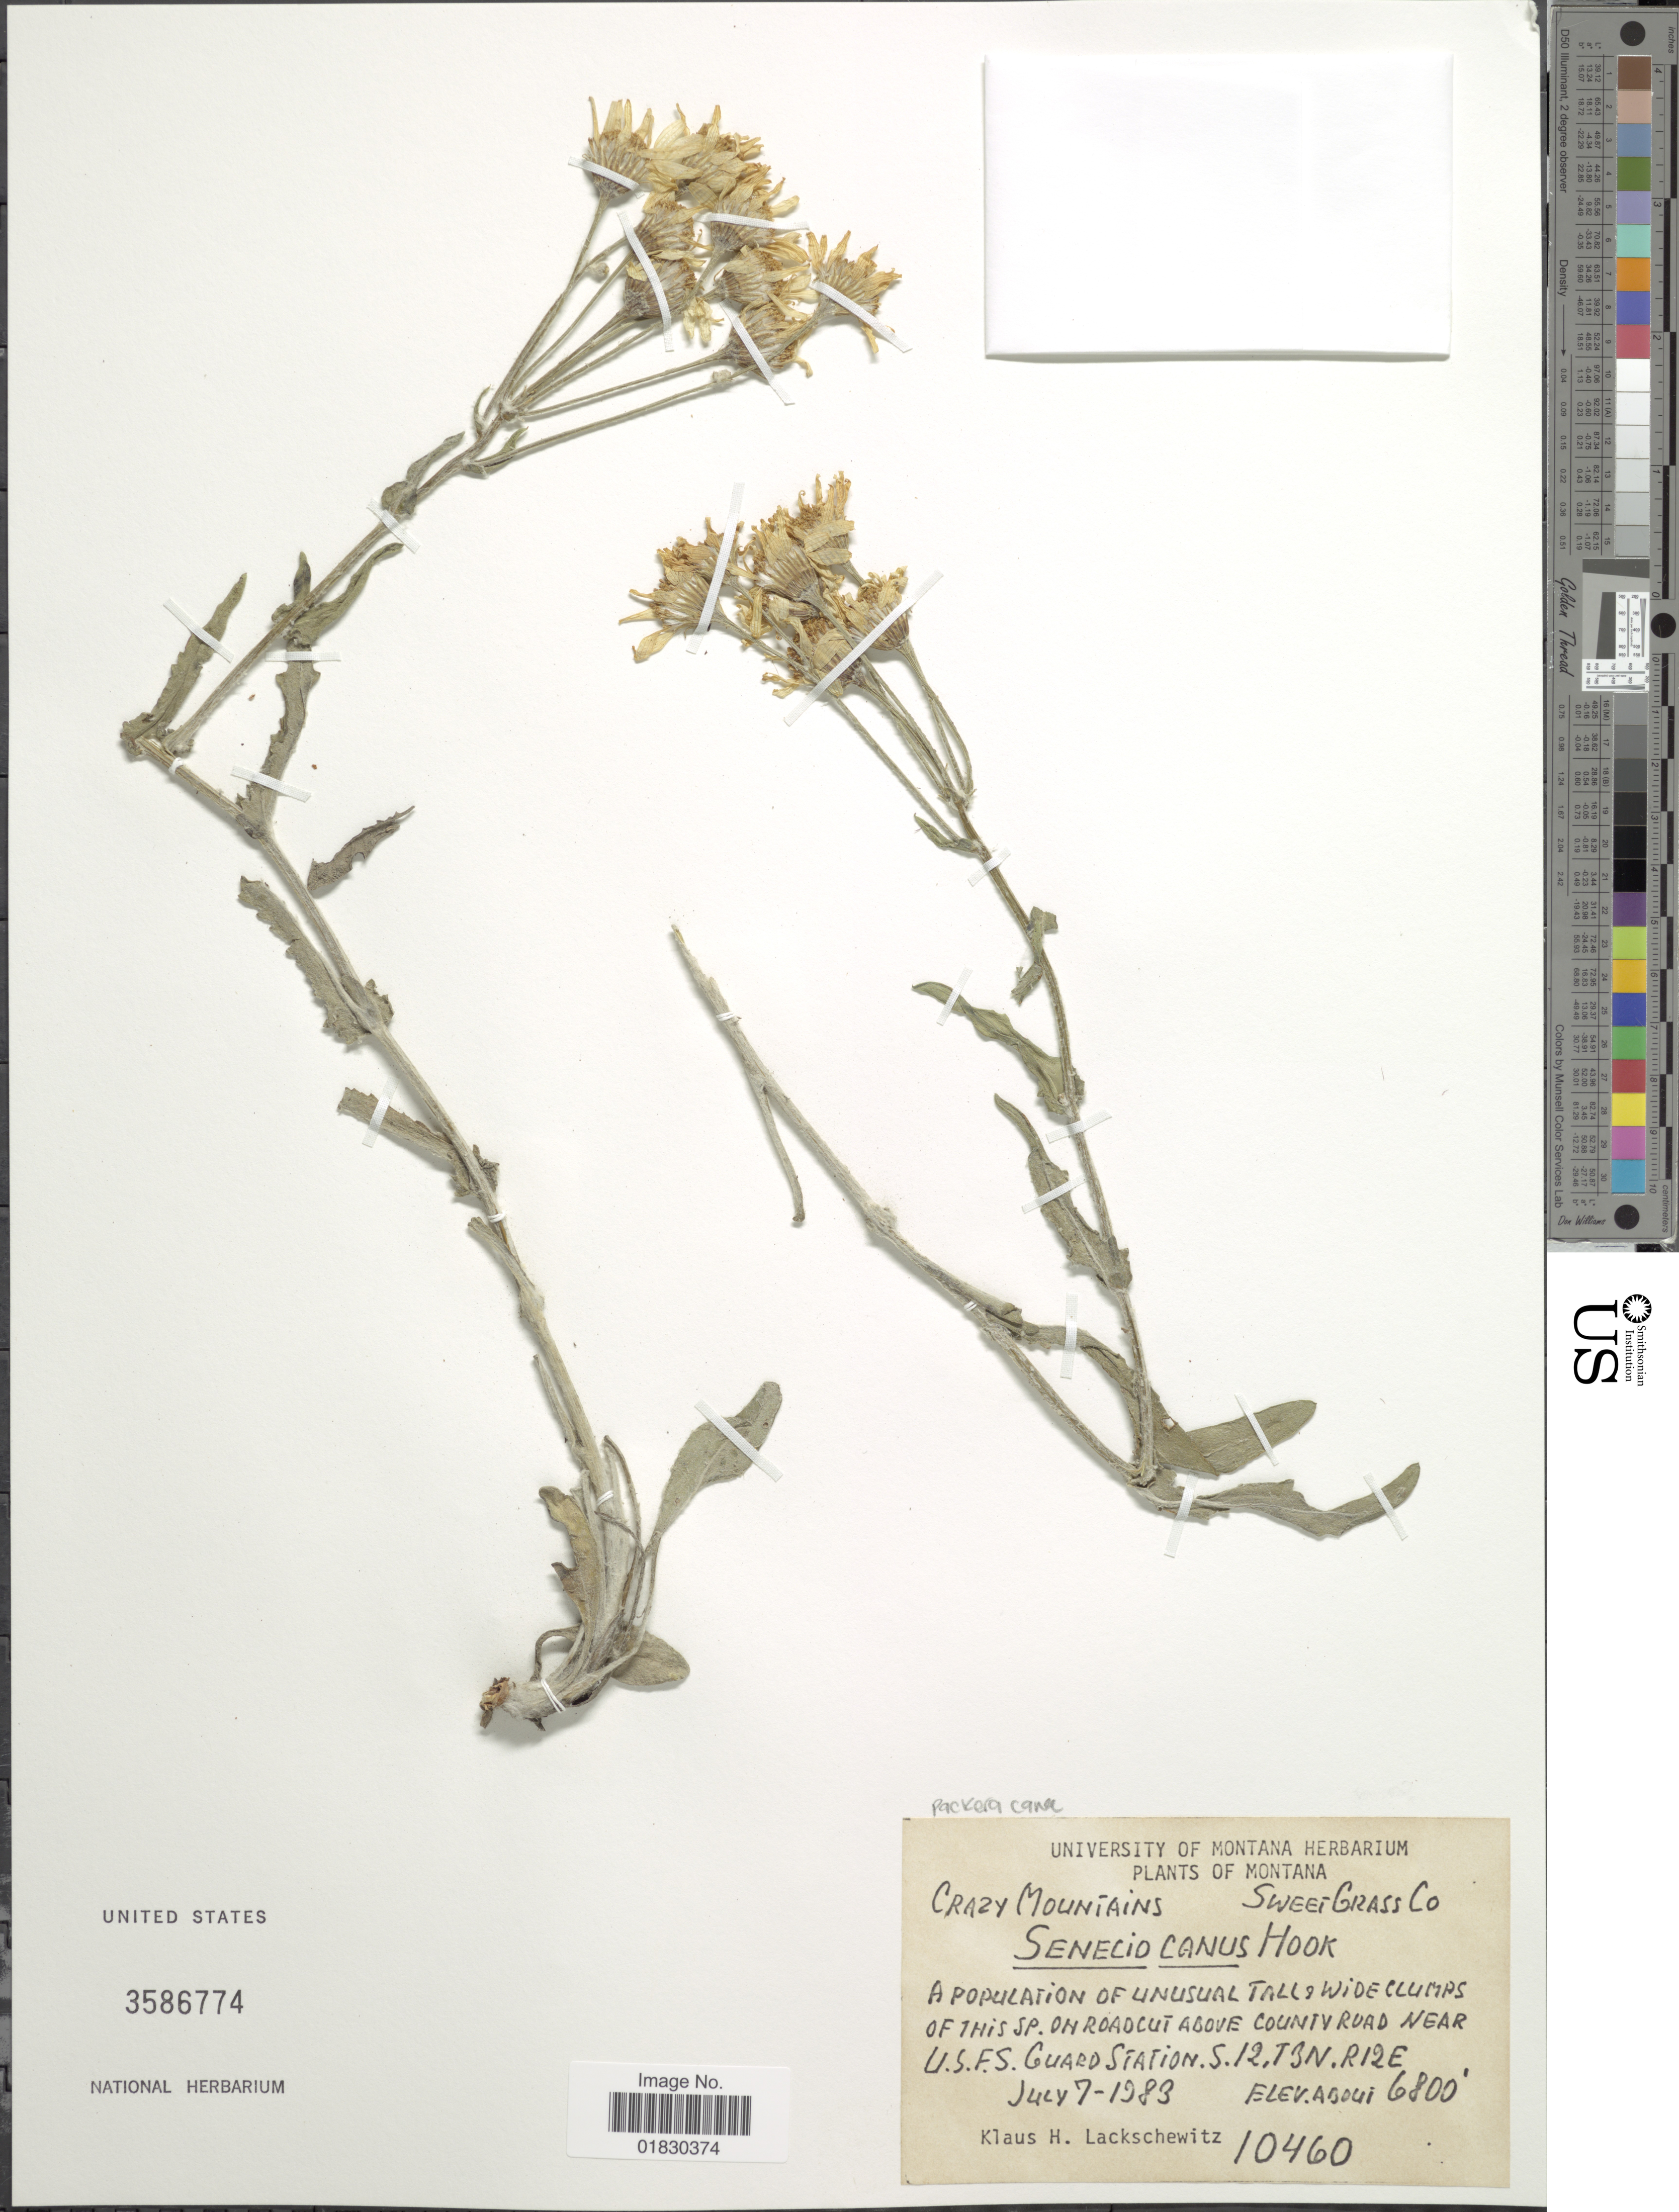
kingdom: Plantae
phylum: Tracheophyta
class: Magnoliopsida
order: Asterales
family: Asteraceae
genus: Packera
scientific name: Packera cana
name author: (Hook.) W.A. Weber & Á. Löve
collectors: K. Lackschewitz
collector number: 10460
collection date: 1983-07-07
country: United States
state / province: Montana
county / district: Sweet Grass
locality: Crazy Mountains, above County road near U.S.F.S. Guard Station S. 12, T3N, R12E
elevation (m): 2073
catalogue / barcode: US 3586774